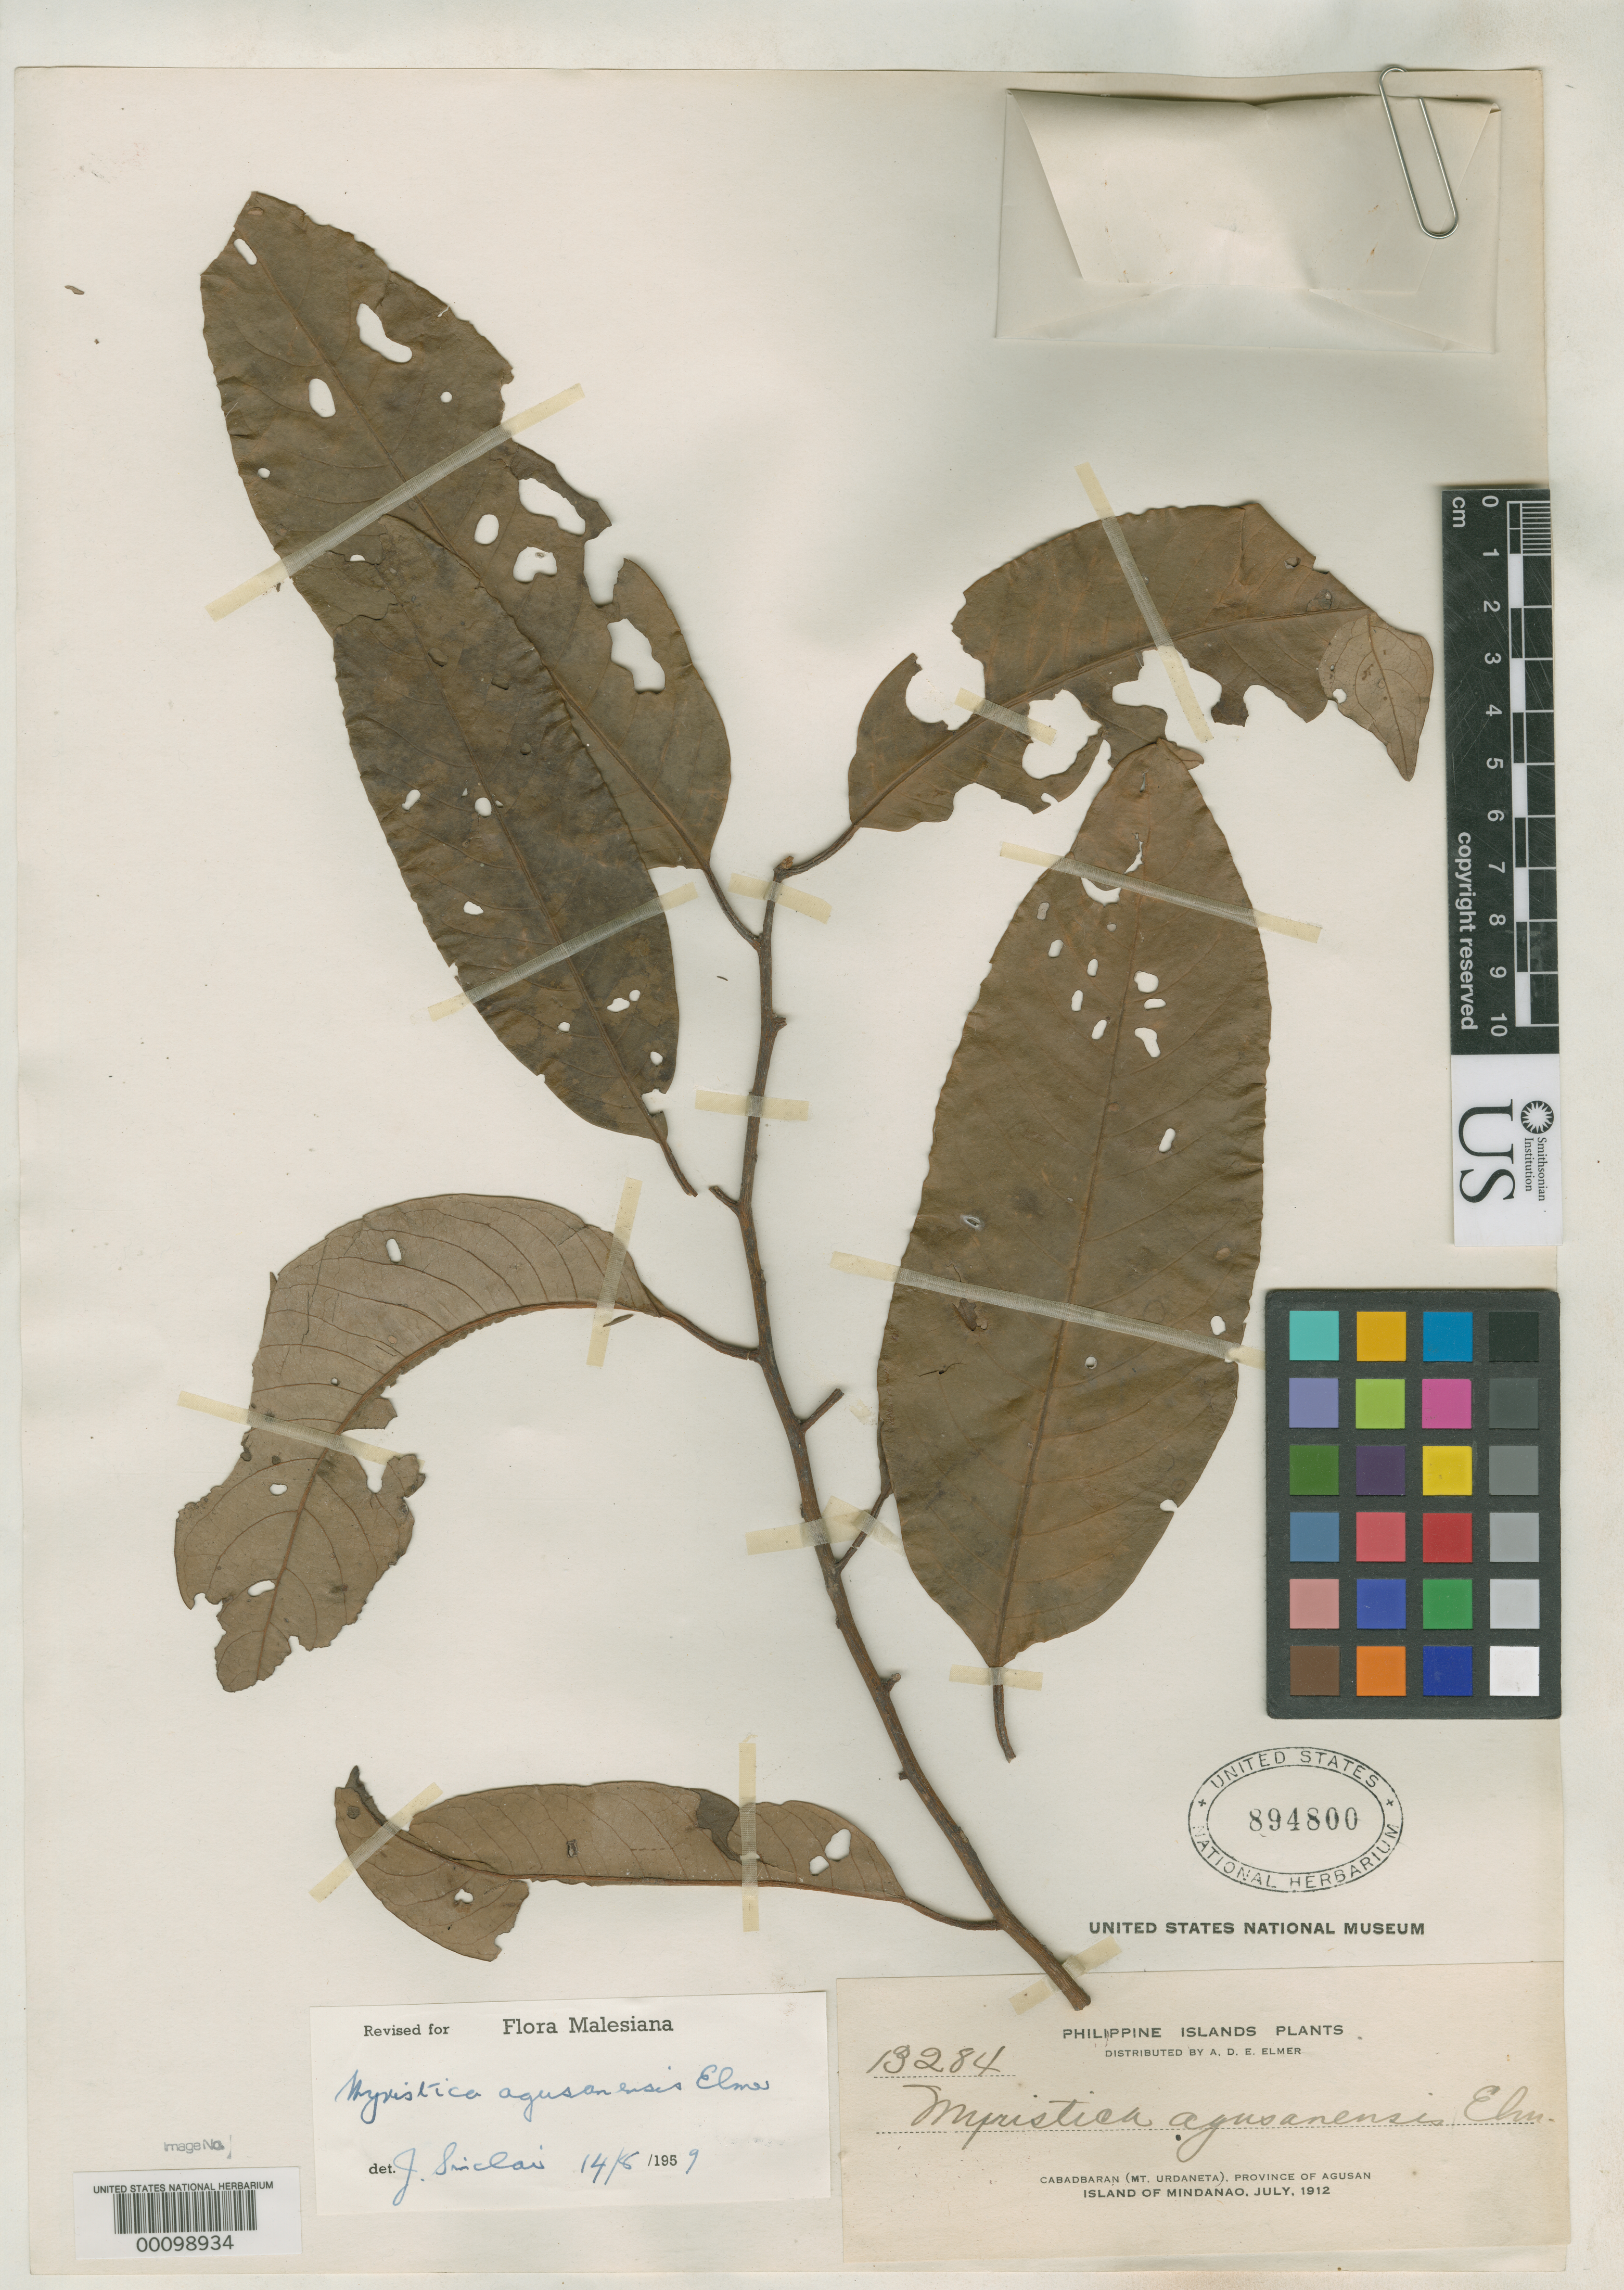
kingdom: Plantae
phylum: Tracheophyta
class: Magnoliopsida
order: Magnoliales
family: Myristicaceae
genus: Myristica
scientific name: Myristica agusanensis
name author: Elmer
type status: Isotype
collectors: A. D. E. Elmer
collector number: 13284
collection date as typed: Jul 1912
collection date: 1912-07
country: Philippines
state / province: Caraga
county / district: Agusan del Norte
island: Mindanao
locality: Cabadbaran, Mt. Urdaneta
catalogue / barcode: US 894800